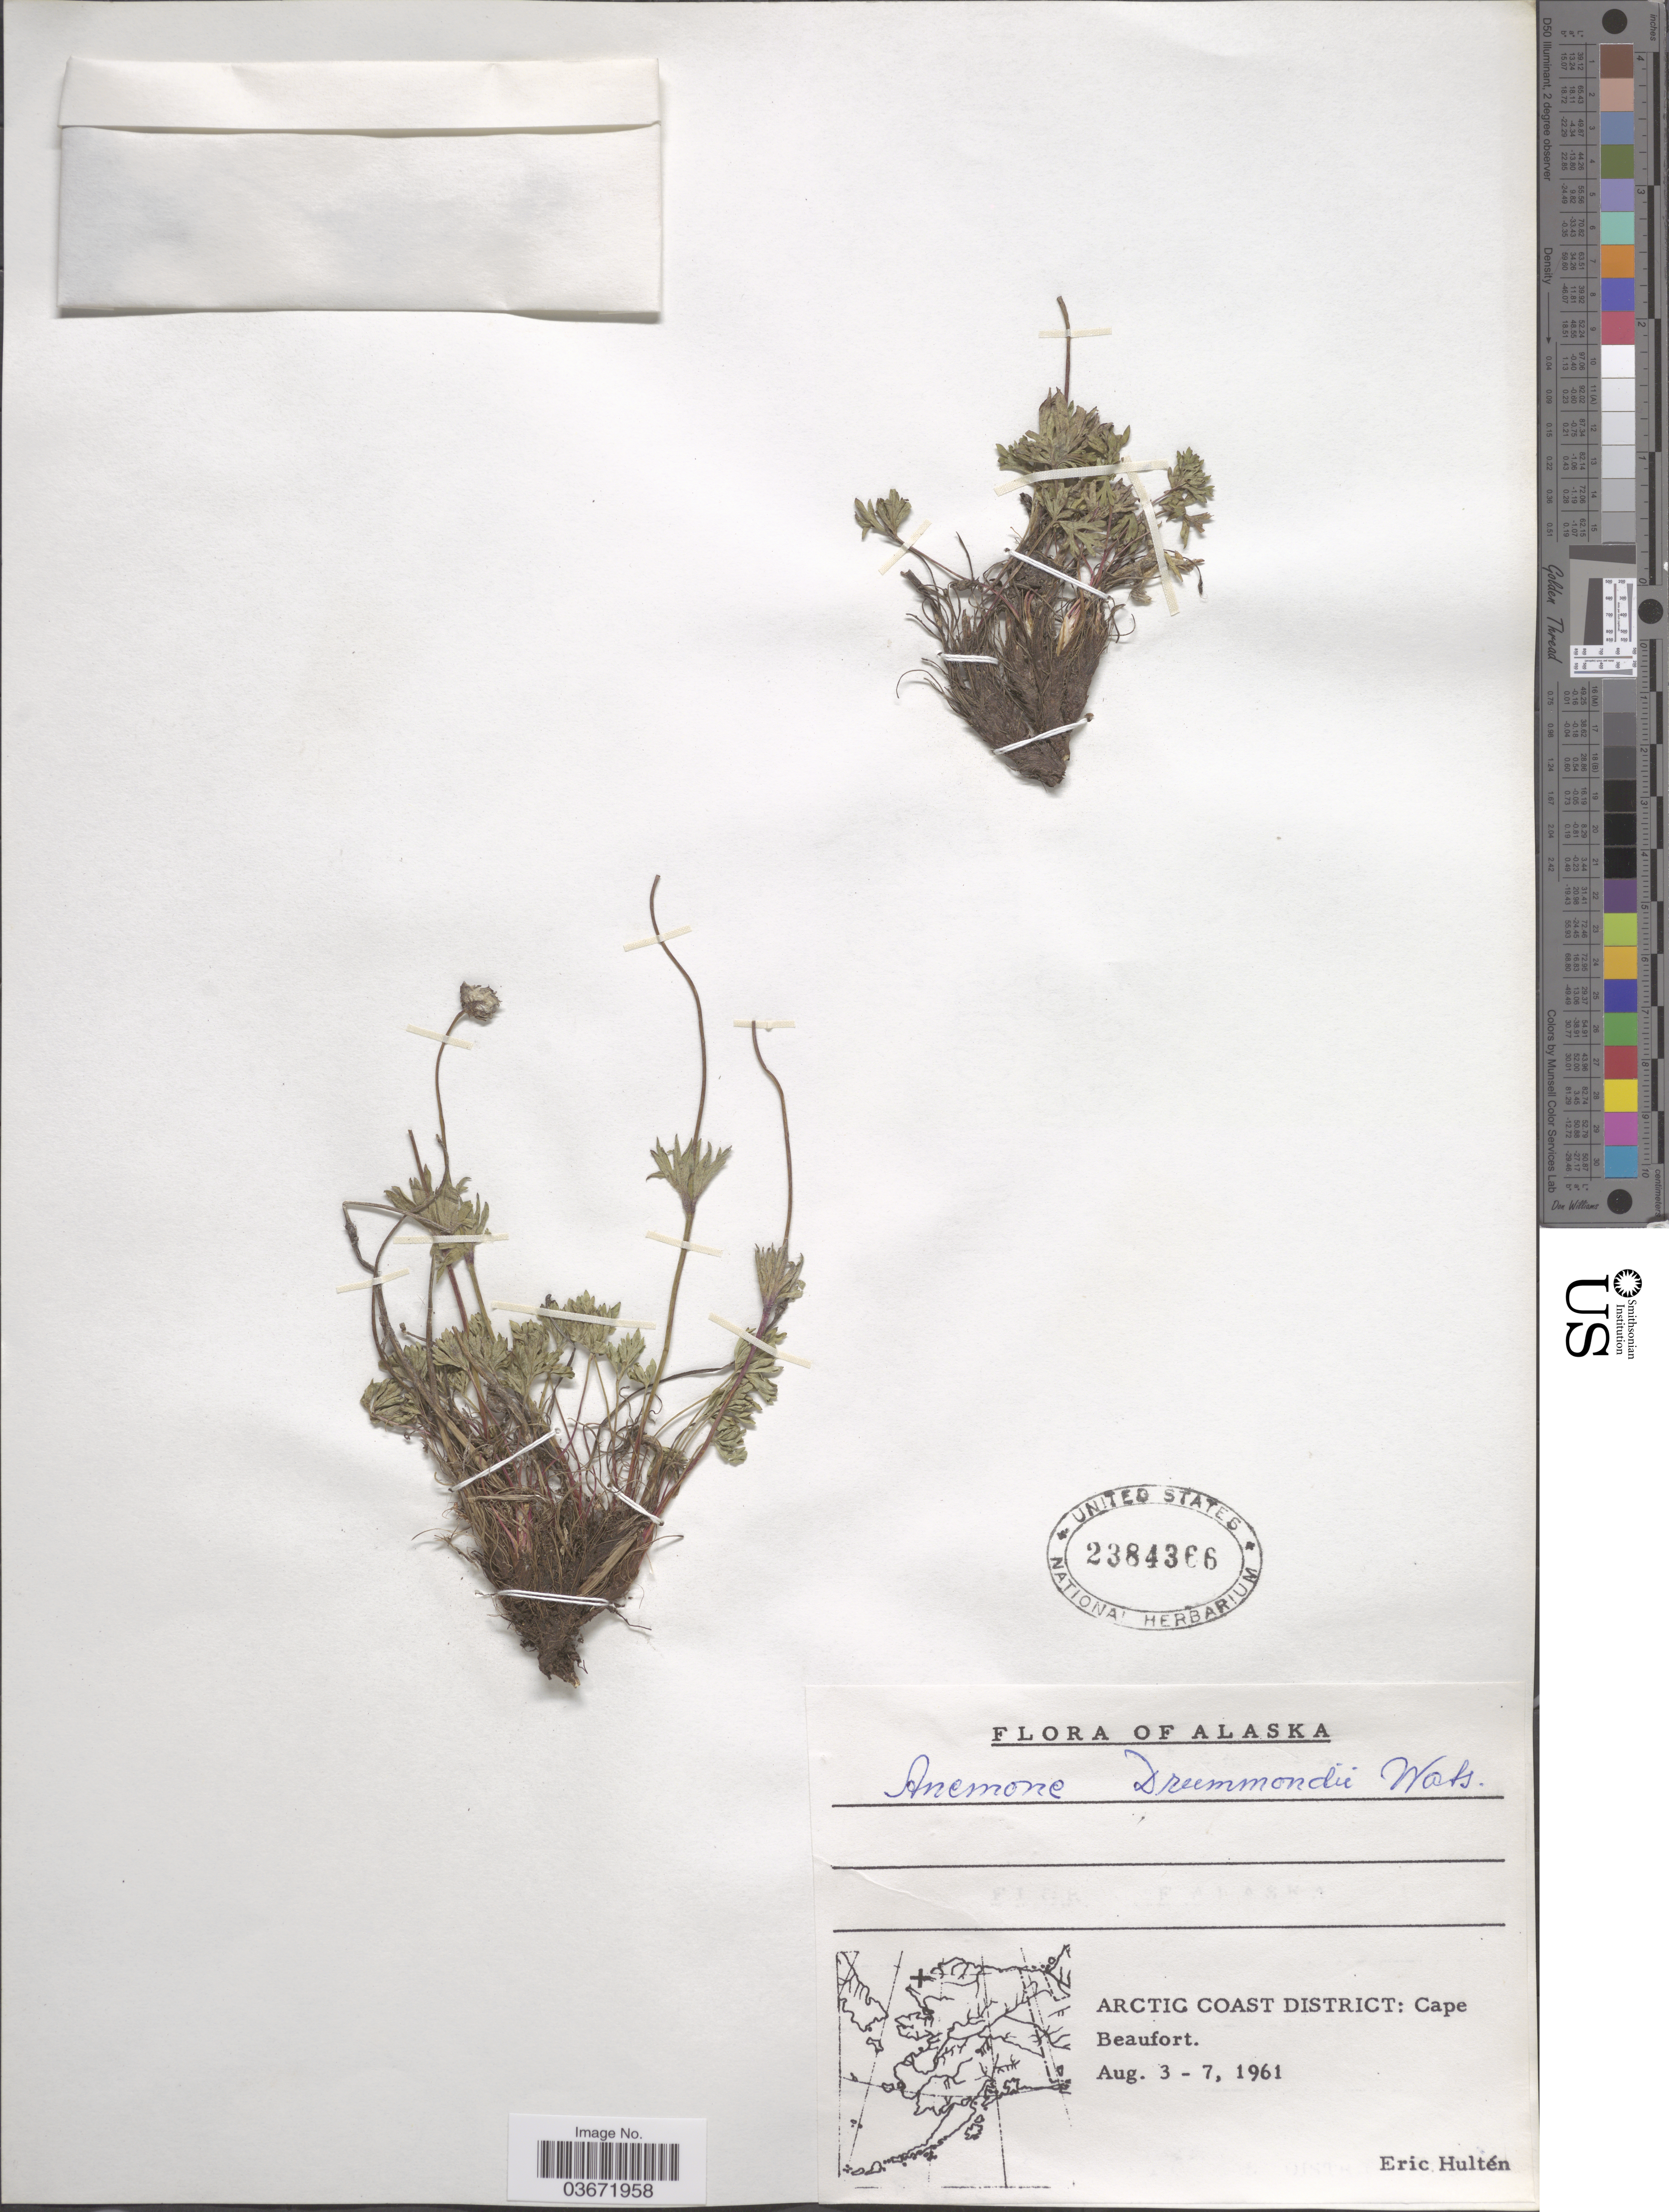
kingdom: Plantae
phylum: Tracheophyta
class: Magnoliopsida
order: Ranunculales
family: Ranunculaceae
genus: Anemone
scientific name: Anemone drummondii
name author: S. Watson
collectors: E. G. Hultén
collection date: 1961-08-03/1961-08-07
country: United States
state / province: Alaska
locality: Arctic Coast District: Cape Beaufort.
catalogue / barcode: US 2384366